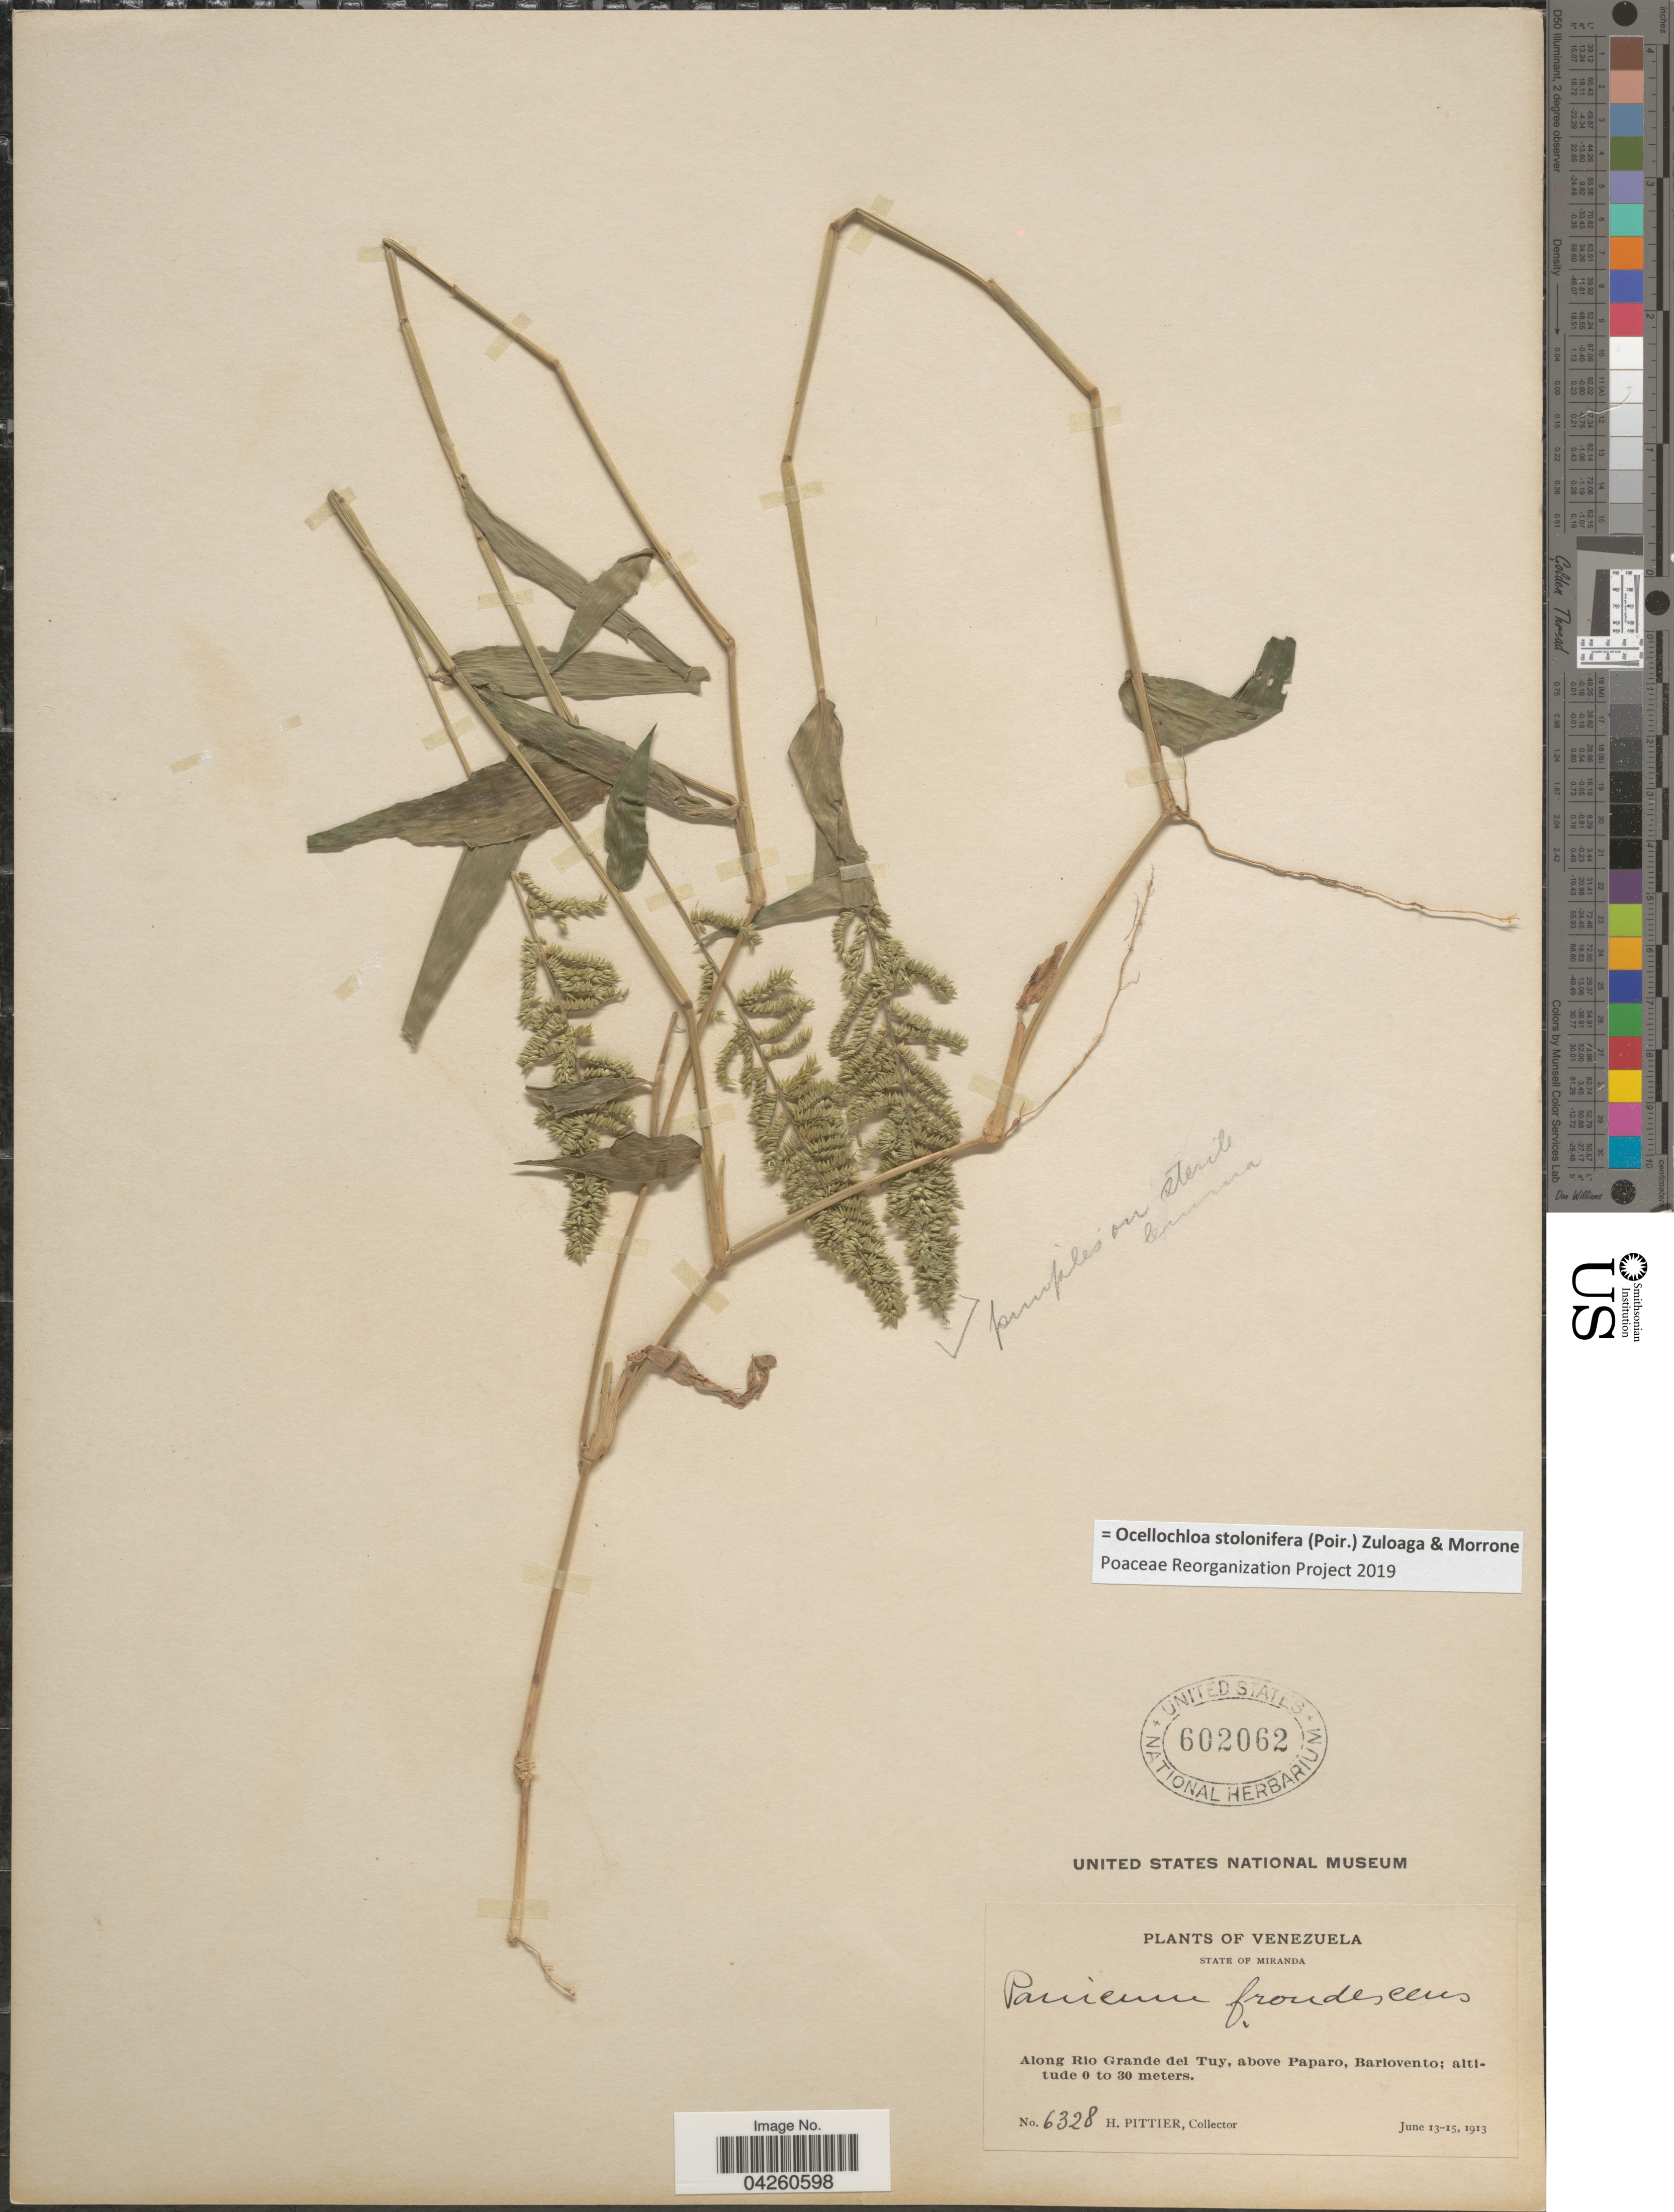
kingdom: Plantae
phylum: Tracheophyta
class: Liliopsida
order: Poales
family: Poaceae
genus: Ocellochloa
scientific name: Ocellochloa stolonifera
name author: (Poir.) Zuloaga & Morrone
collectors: H. F. Pittier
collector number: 6328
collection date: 1913-06-13/1913-06-15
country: Venezuela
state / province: Miranda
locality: Along Rio Grande del Tuy, above Paparo, Barlovento.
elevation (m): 0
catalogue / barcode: US 602062